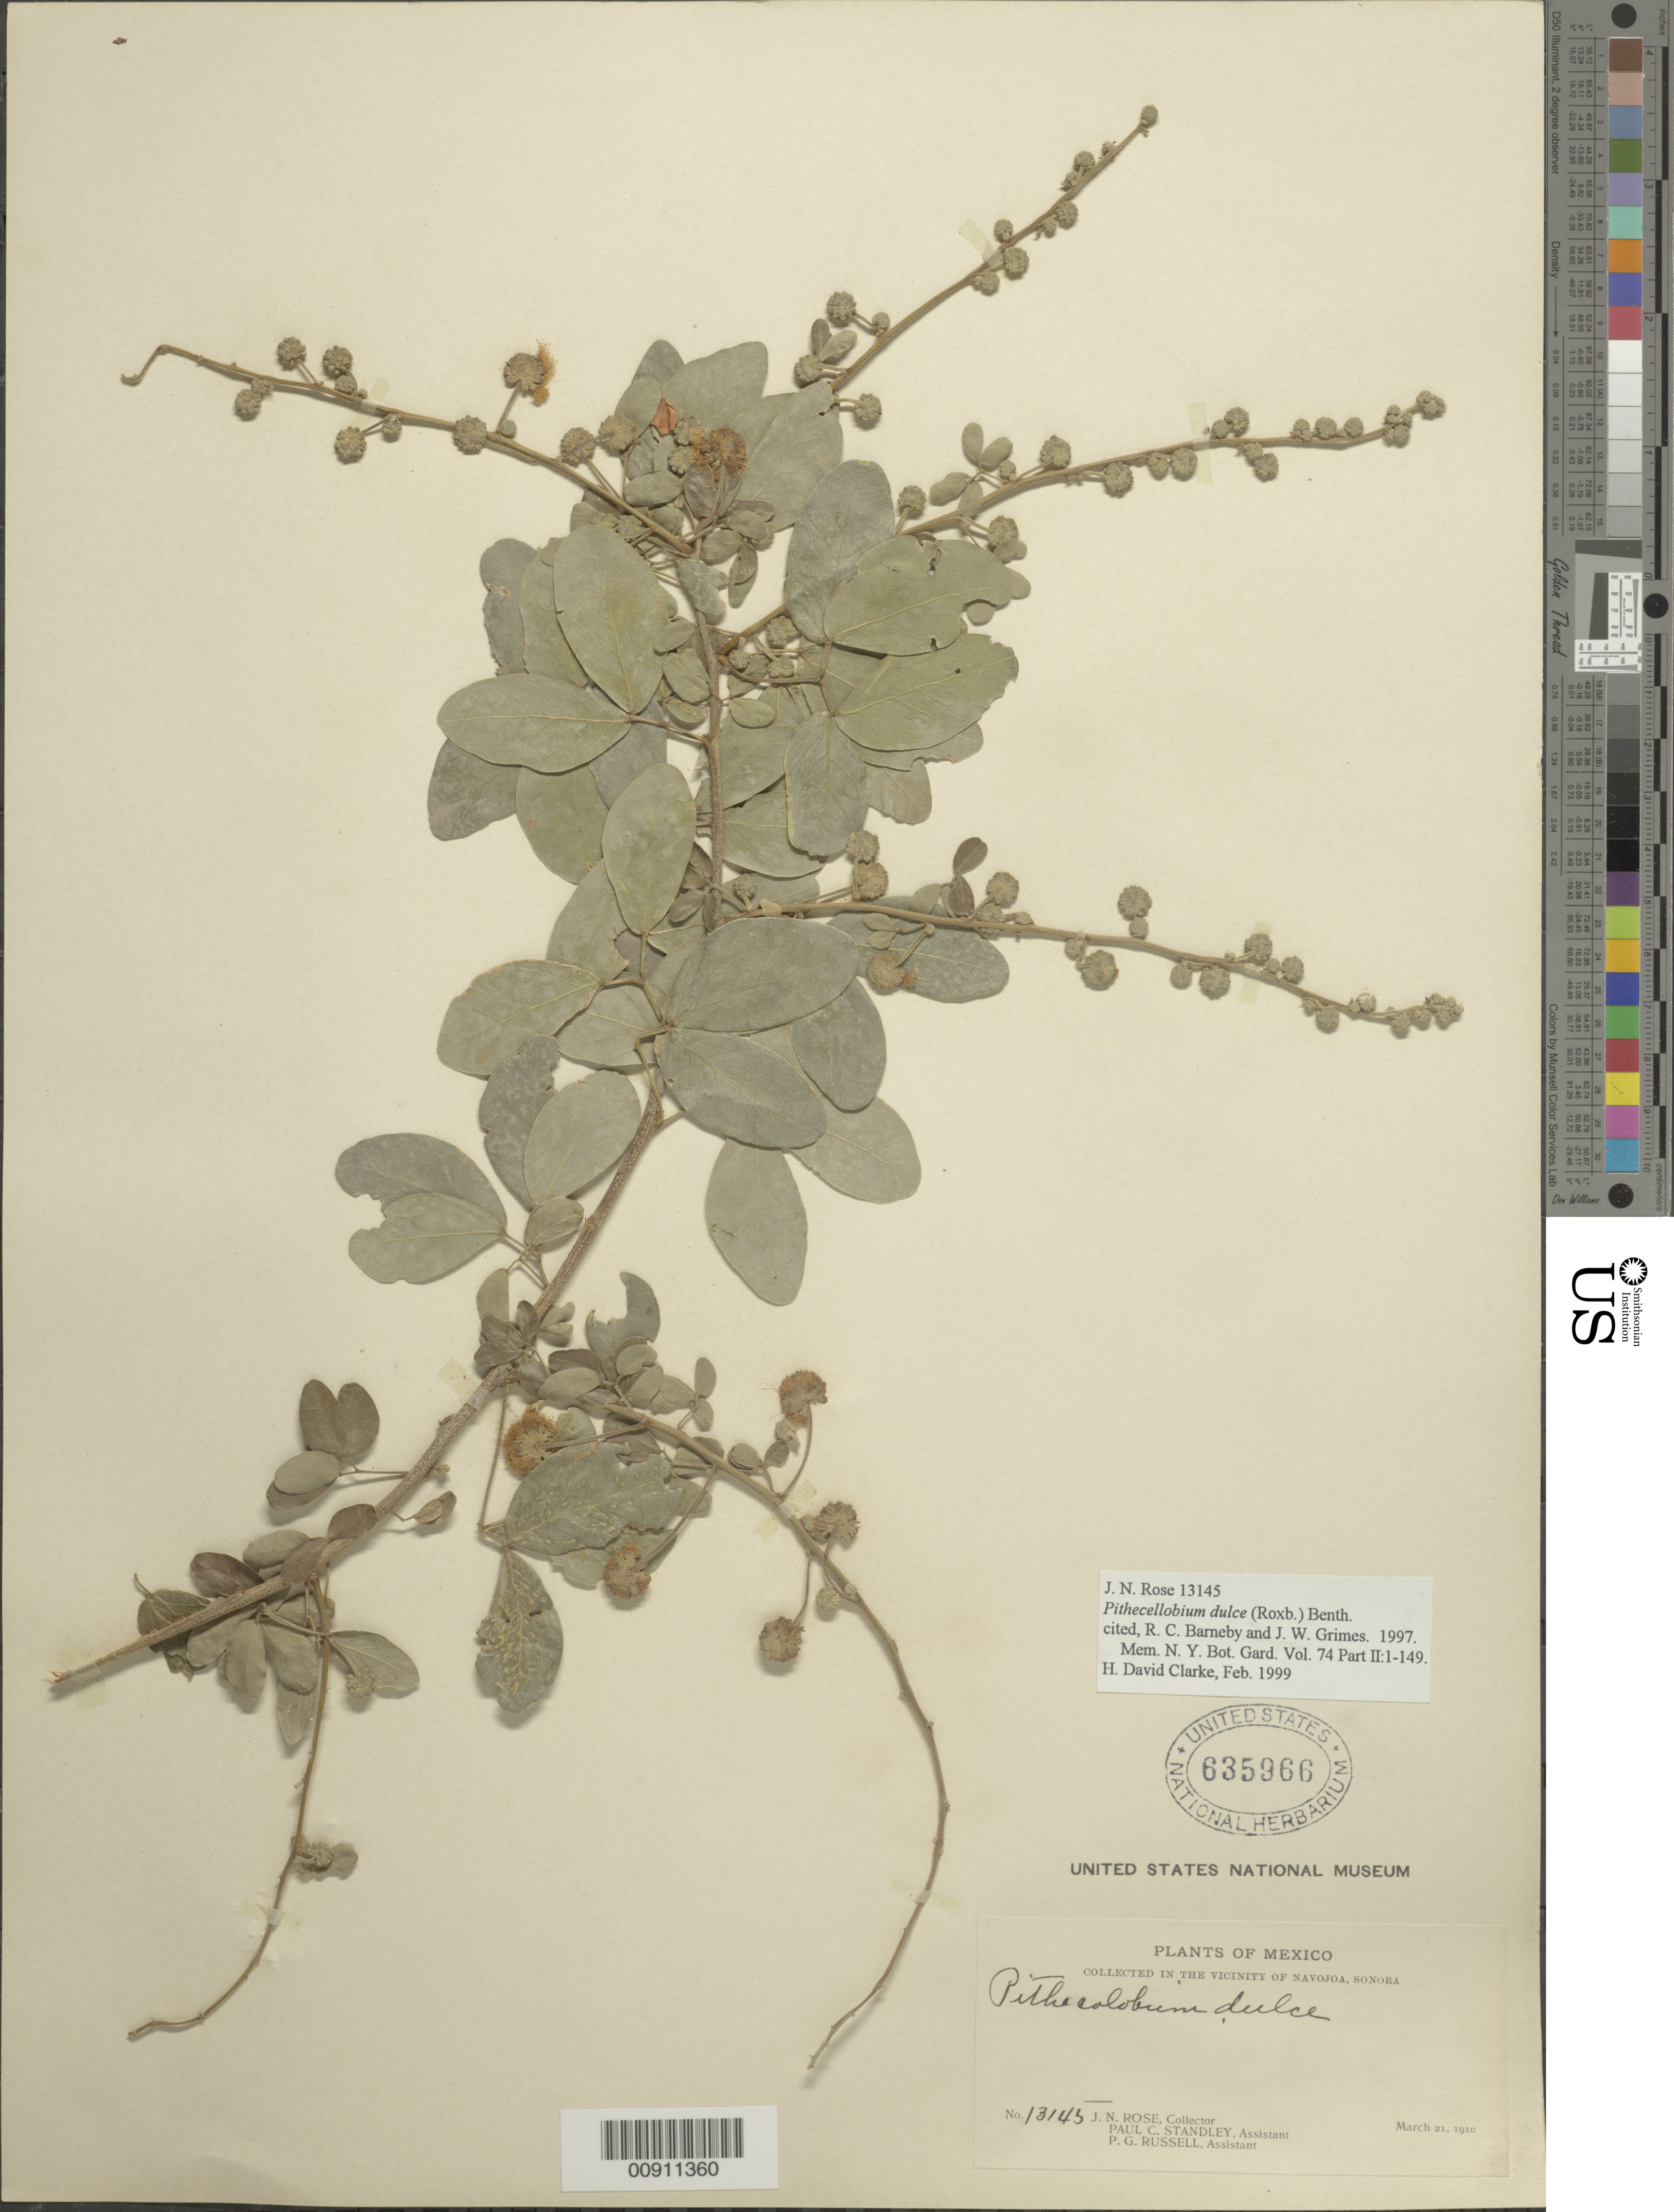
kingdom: Plantae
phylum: Tracheophyta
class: Magnoliopsida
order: Fabales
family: Fabaceae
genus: Pithecellobium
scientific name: Pithecellobium dulce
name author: (Roxb.) Benth.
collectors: J. N. Rose, P. C. Standley & P. G. Russell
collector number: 13145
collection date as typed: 21 Mar 1910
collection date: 1910-03-21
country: Mexico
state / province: Sonora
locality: In the vicinity of Navojoa, Sonora.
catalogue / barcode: US 635966